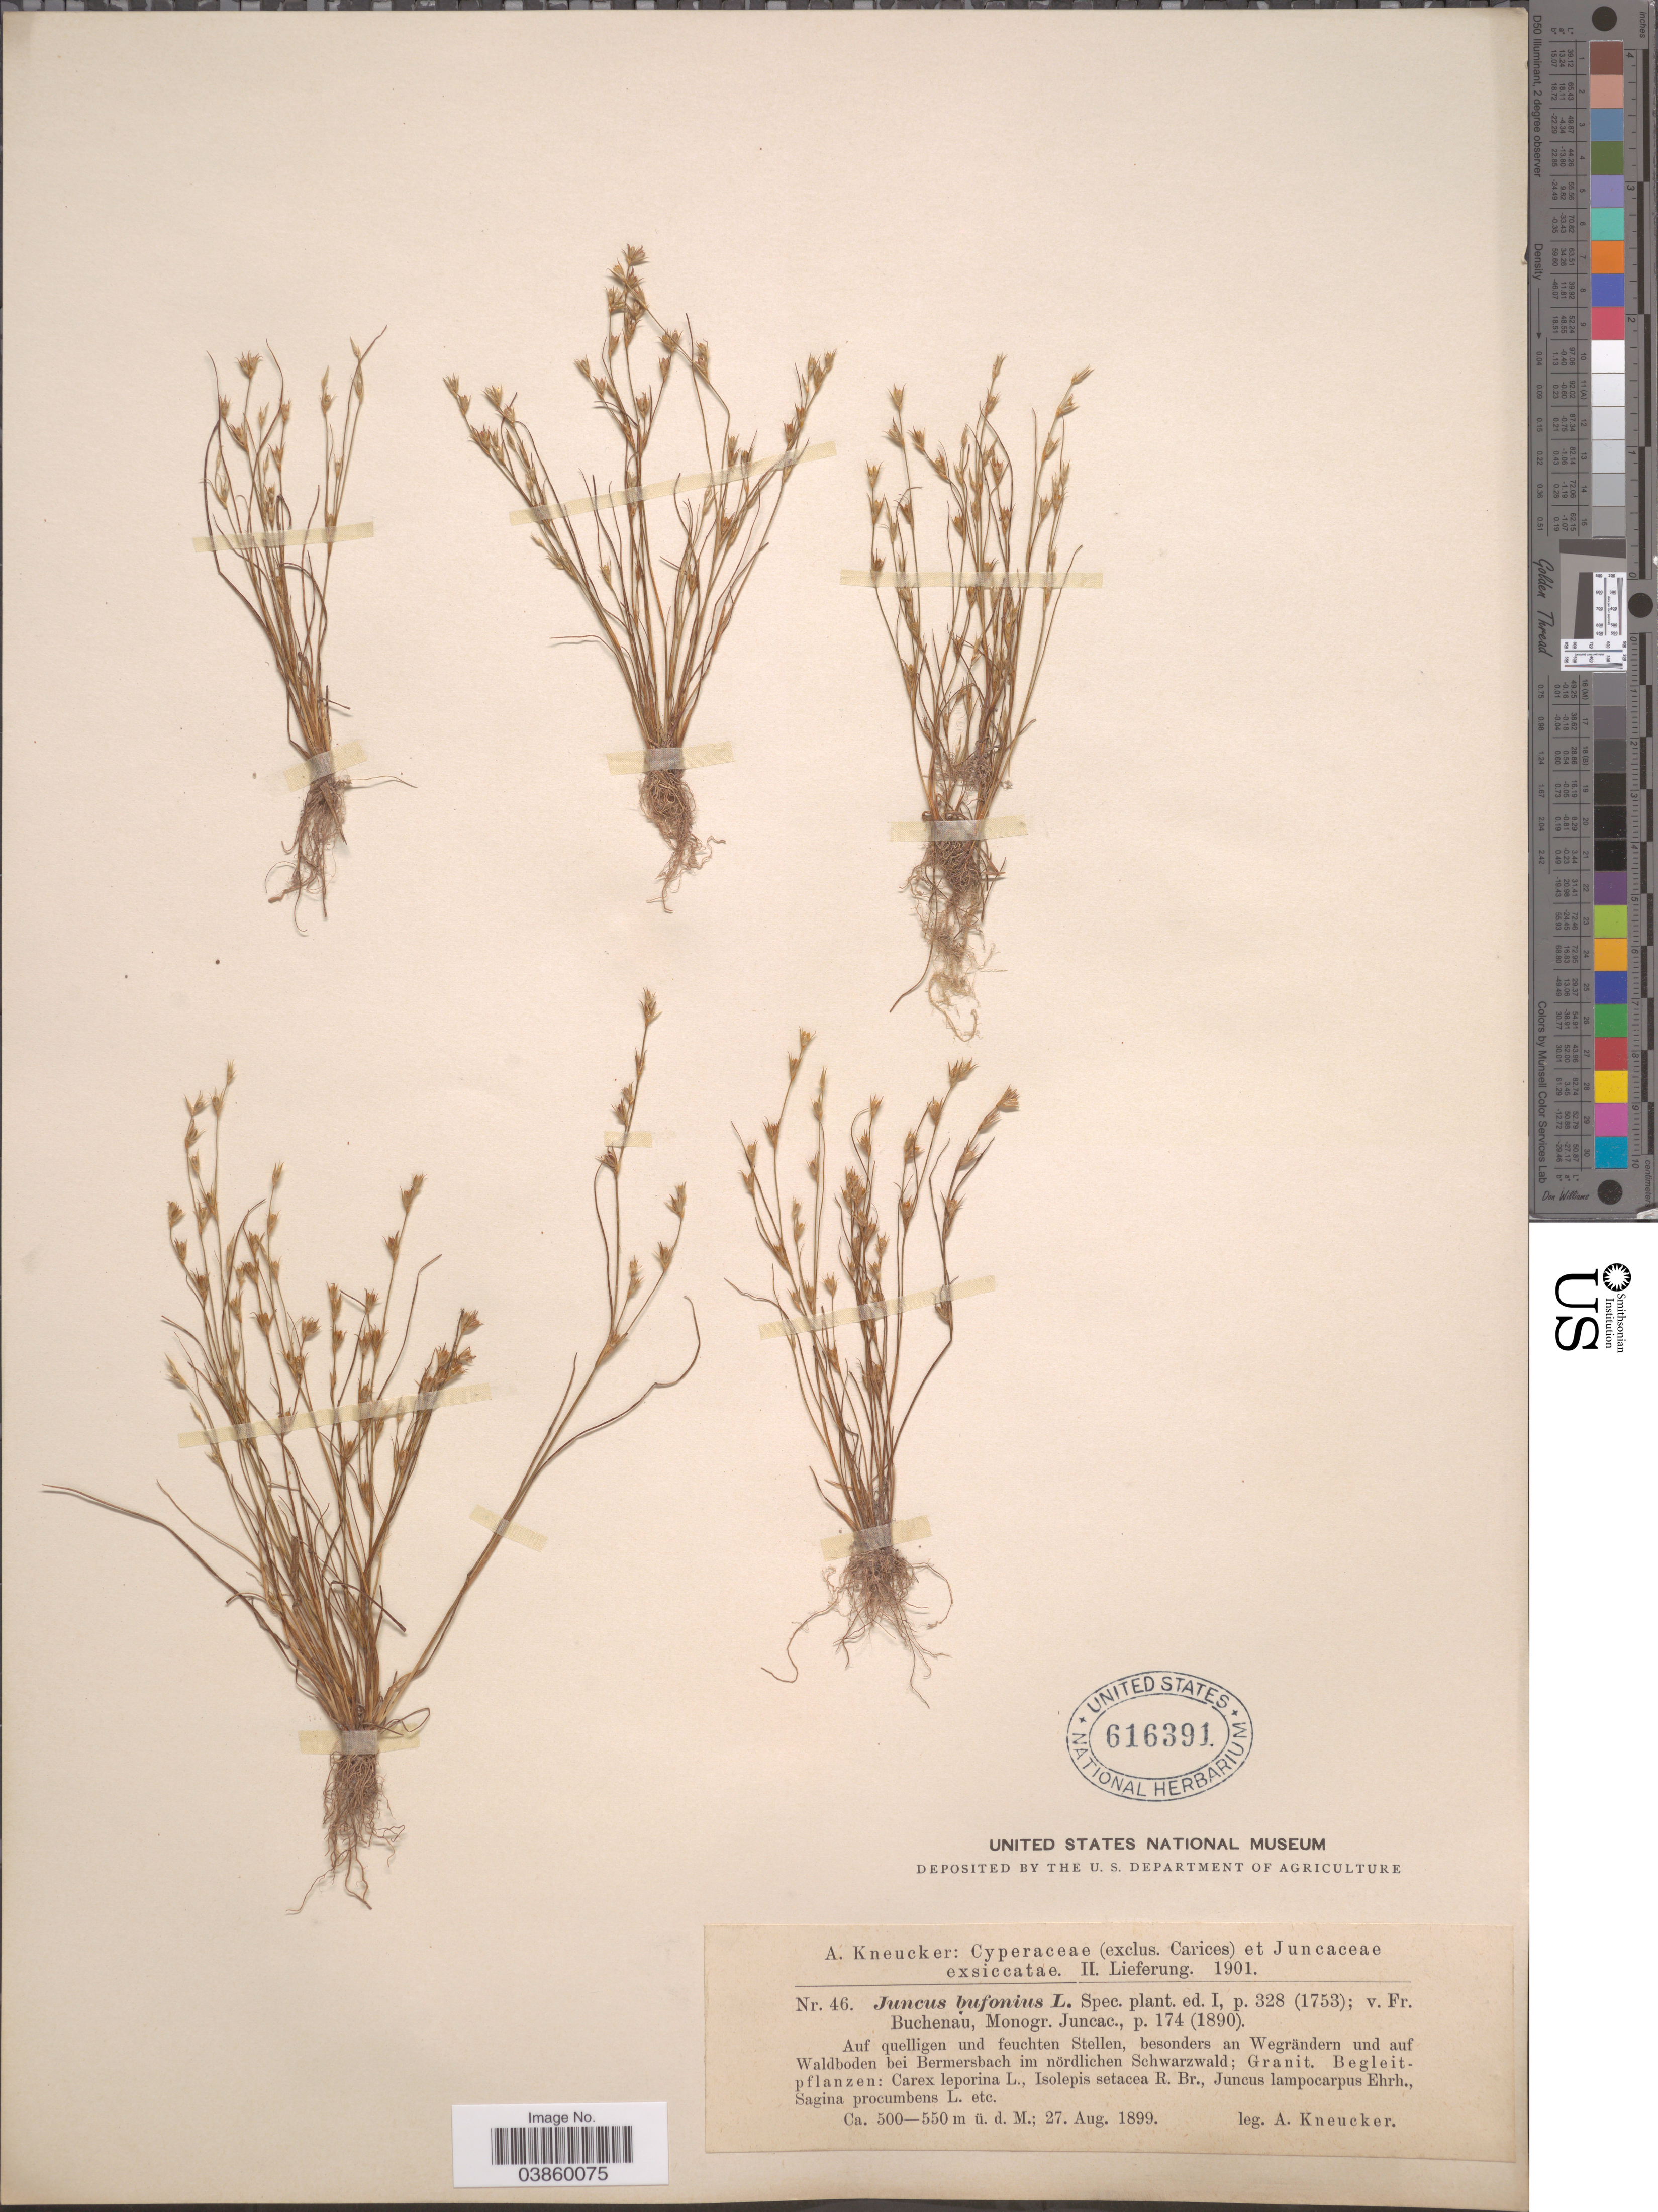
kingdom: Plantae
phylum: Tracheophyta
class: Liliopsida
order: Poales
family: Juncaceae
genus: Juncus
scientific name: Juncus bufonius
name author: L.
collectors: A. Kneucker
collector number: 46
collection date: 1899-08-27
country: Germany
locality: Waldboden bei Bermersbach im nördlichen Schwarzwald; Granit.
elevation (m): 500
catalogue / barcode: US 616391